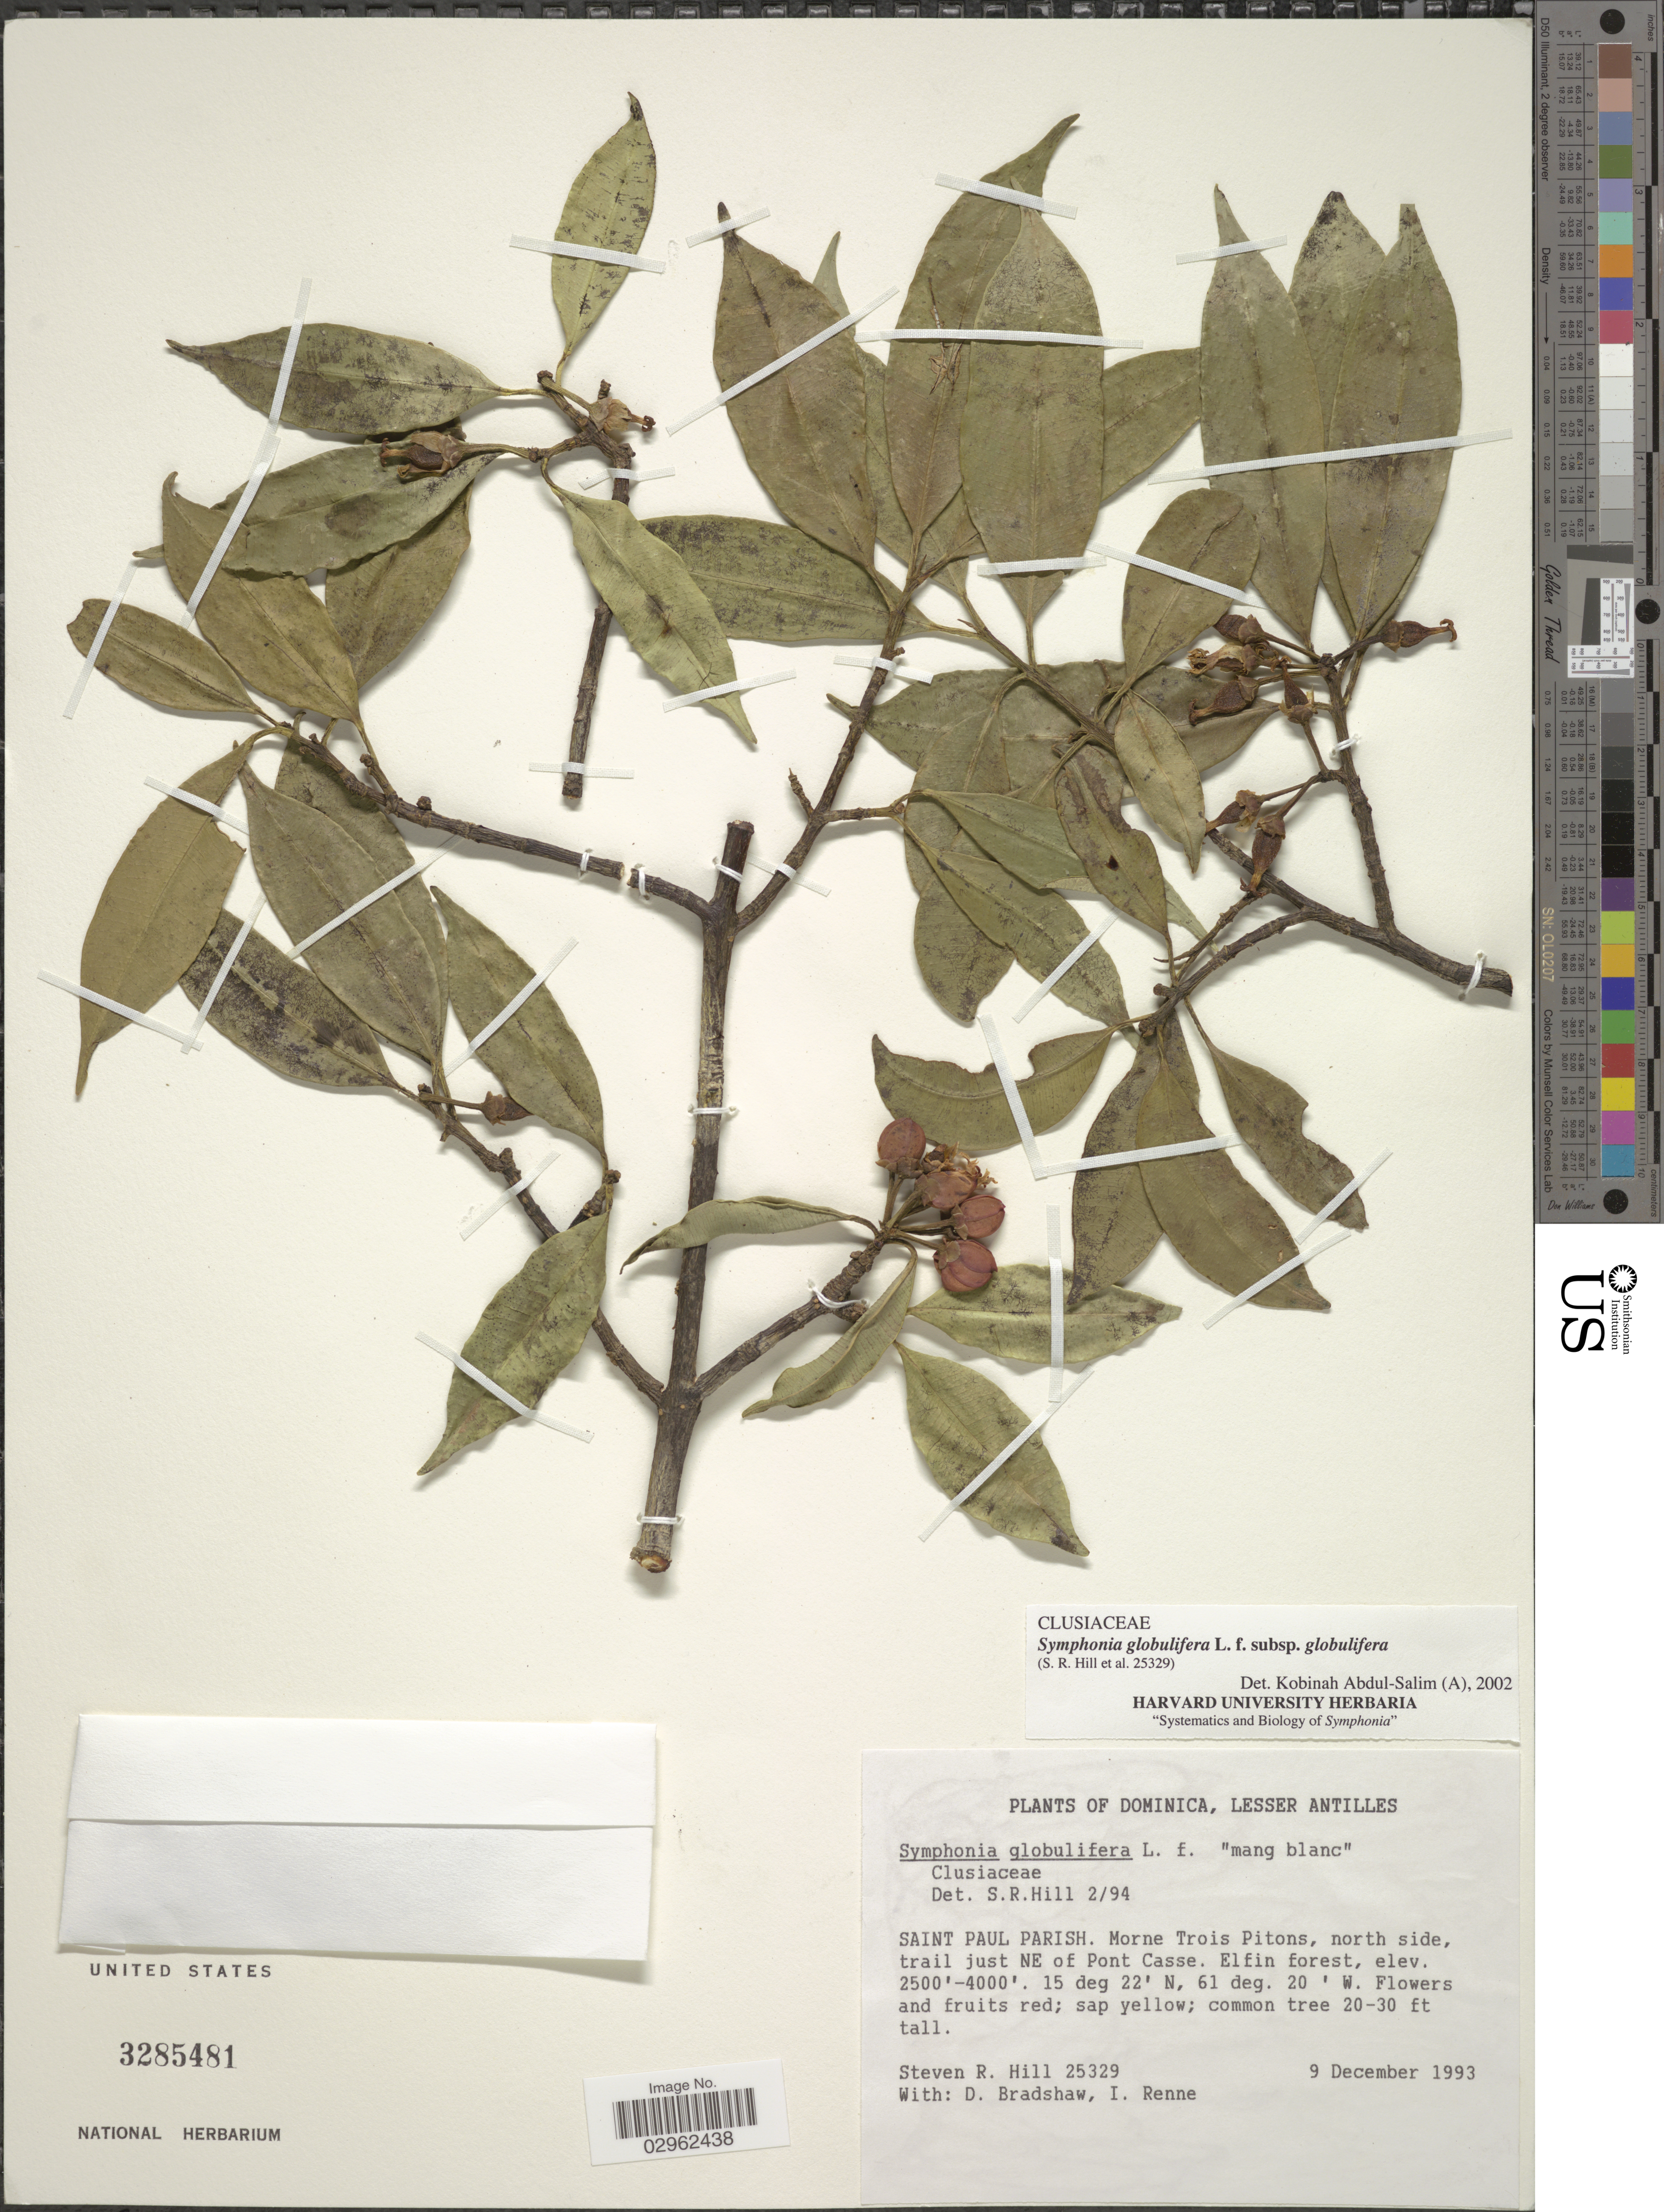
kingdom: Plantae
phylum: Tracheophyta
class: Magnoliopsida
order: Malpighiales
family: Clusiaceae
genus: Symphonia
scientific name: Symphonia globulifera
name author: L. f.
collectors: S. Hill, D. Bradshaw & I. Renne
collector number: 25329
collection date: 1993-12-09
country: Dominica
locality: Lesser Antilles. Saint Paul Parish. Morne Trois Pitons, north side, trail just NE of Pont Casse. Elfin forest.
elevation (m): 762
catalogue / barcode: US 3285481